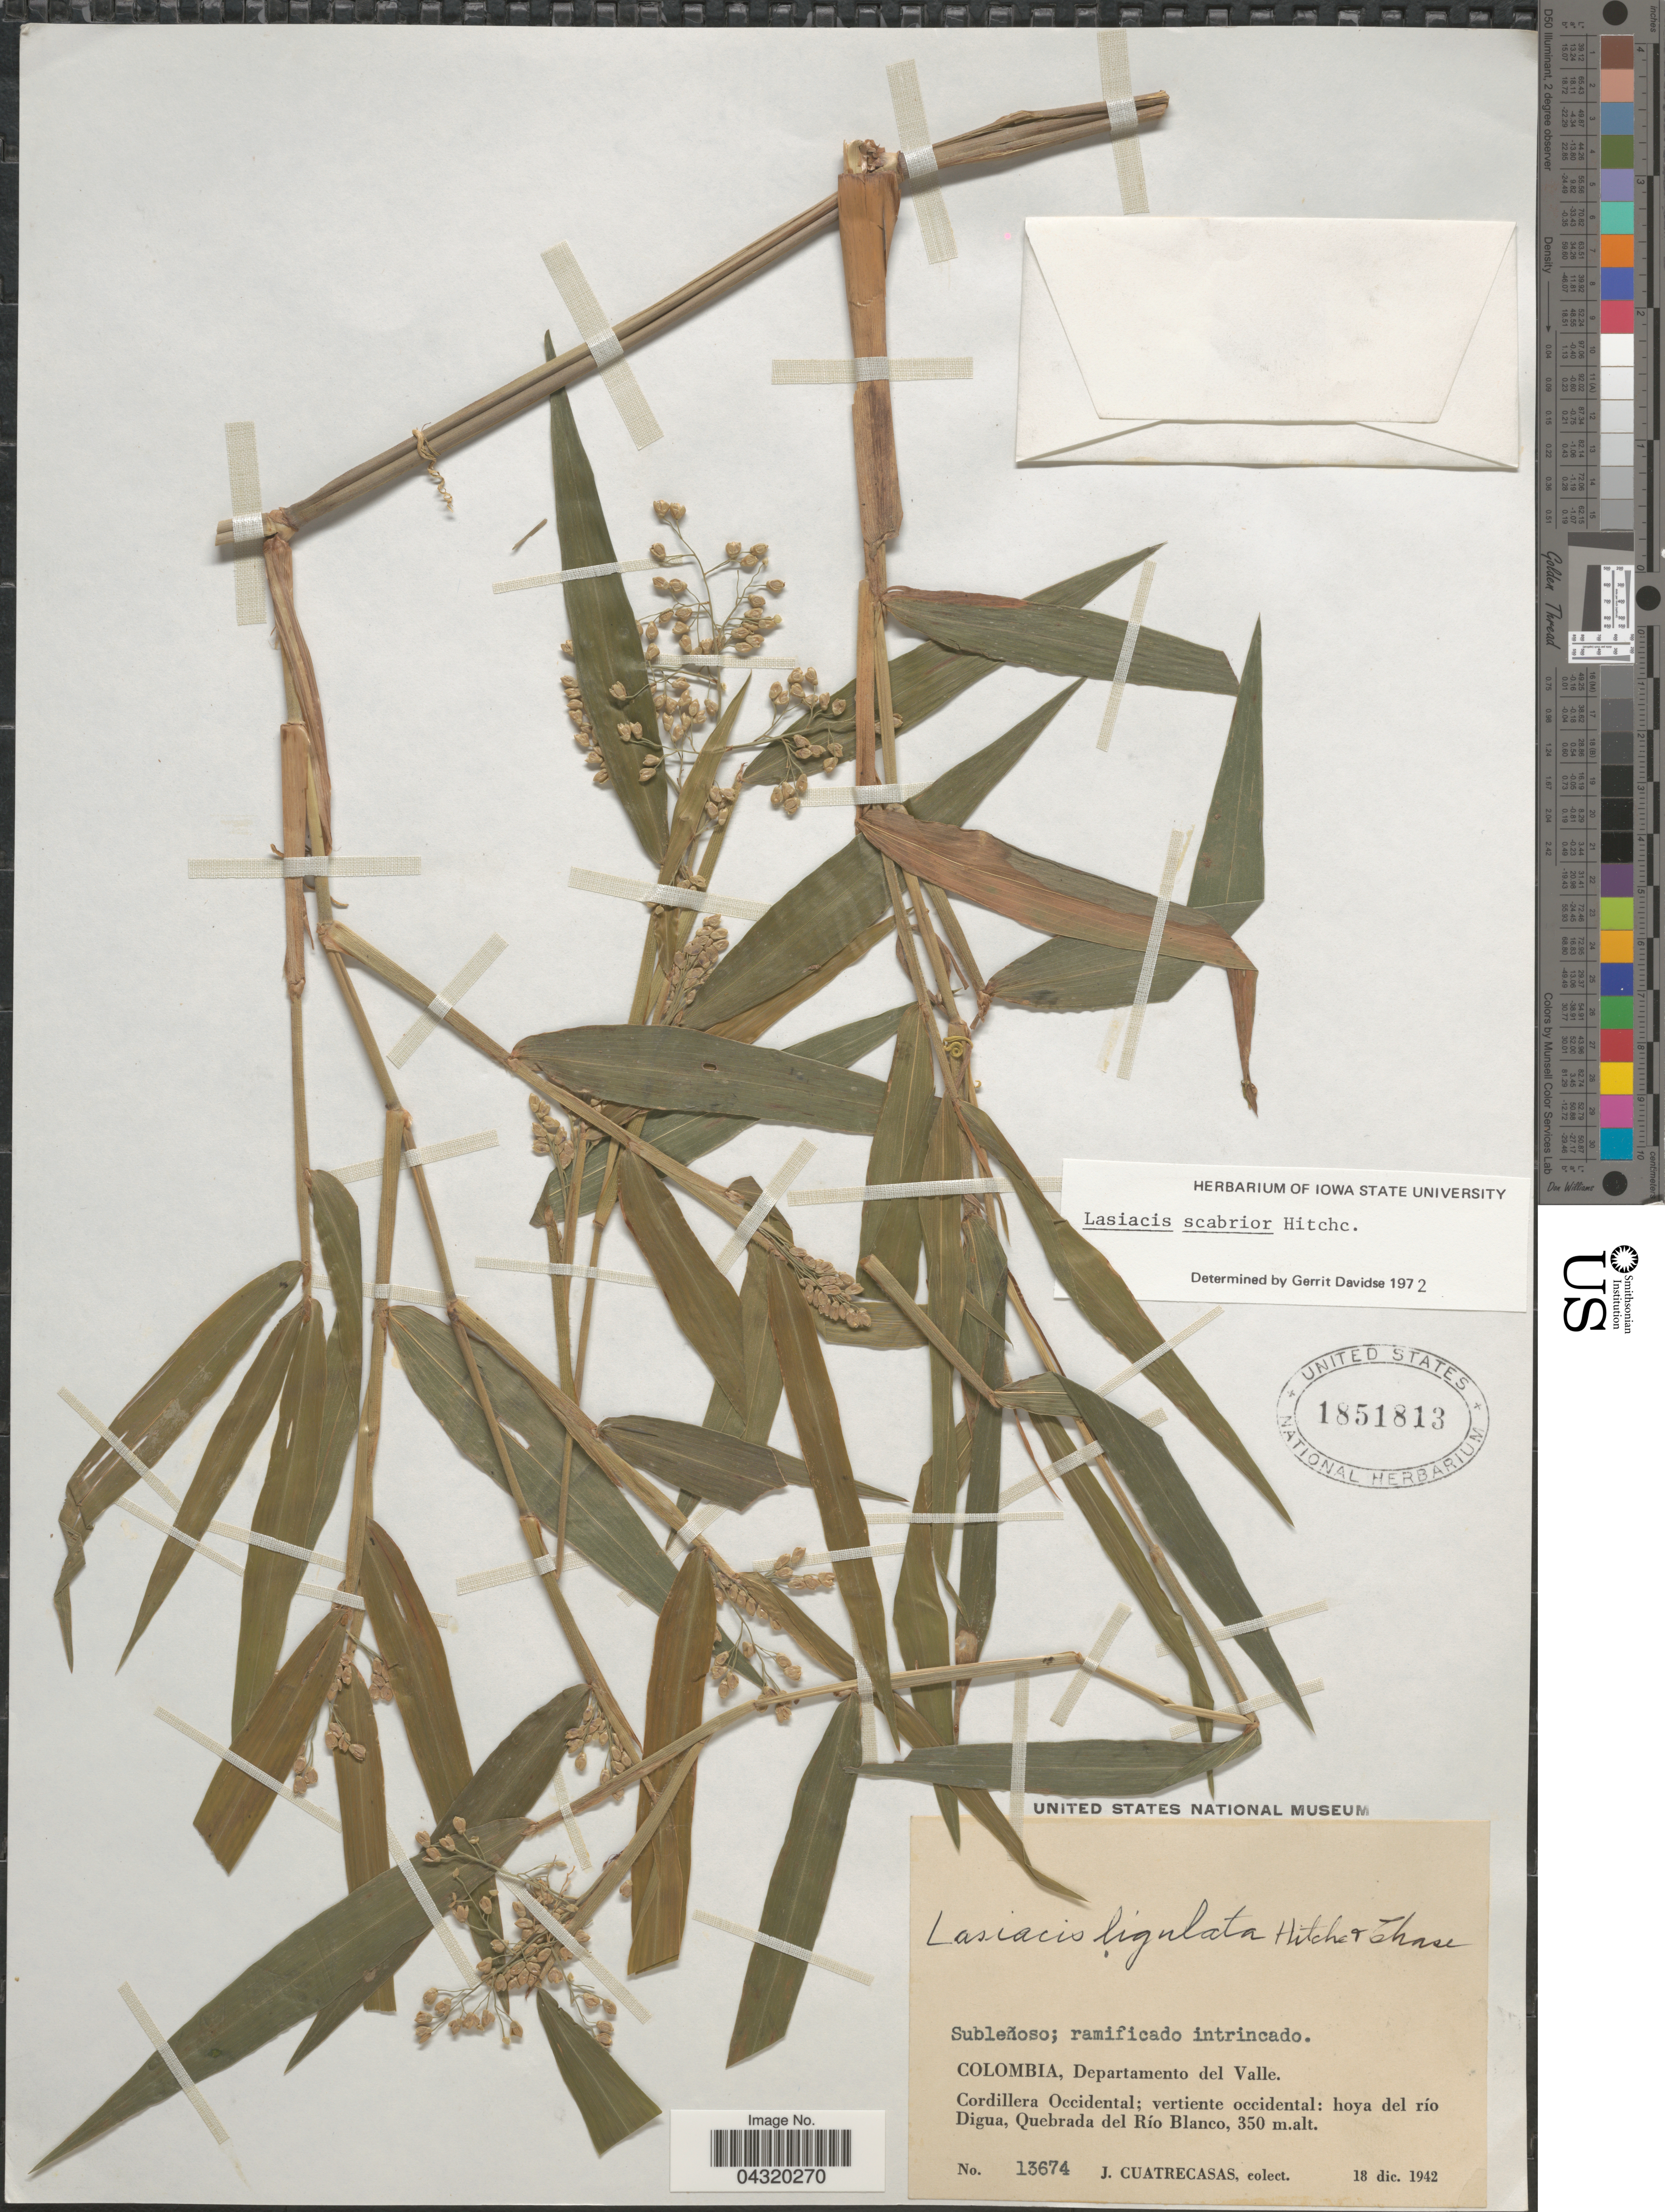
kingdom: Plantae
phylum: Tracheophyta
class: Liliopsida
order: Poales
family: Poaceae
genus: Lasiacis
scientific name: Lasiacis scabrior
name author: Hitchc.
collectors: J. Cuatrecasas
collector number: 13674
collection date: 1942-12-18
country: Colombia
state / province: Valle del Cauca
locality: Departamento del Valle. Cordillera Occidental; vertiente occidental: hoya del río Digua, Quebrada del Río Blanco.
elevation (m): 350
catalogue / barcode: US 1851813